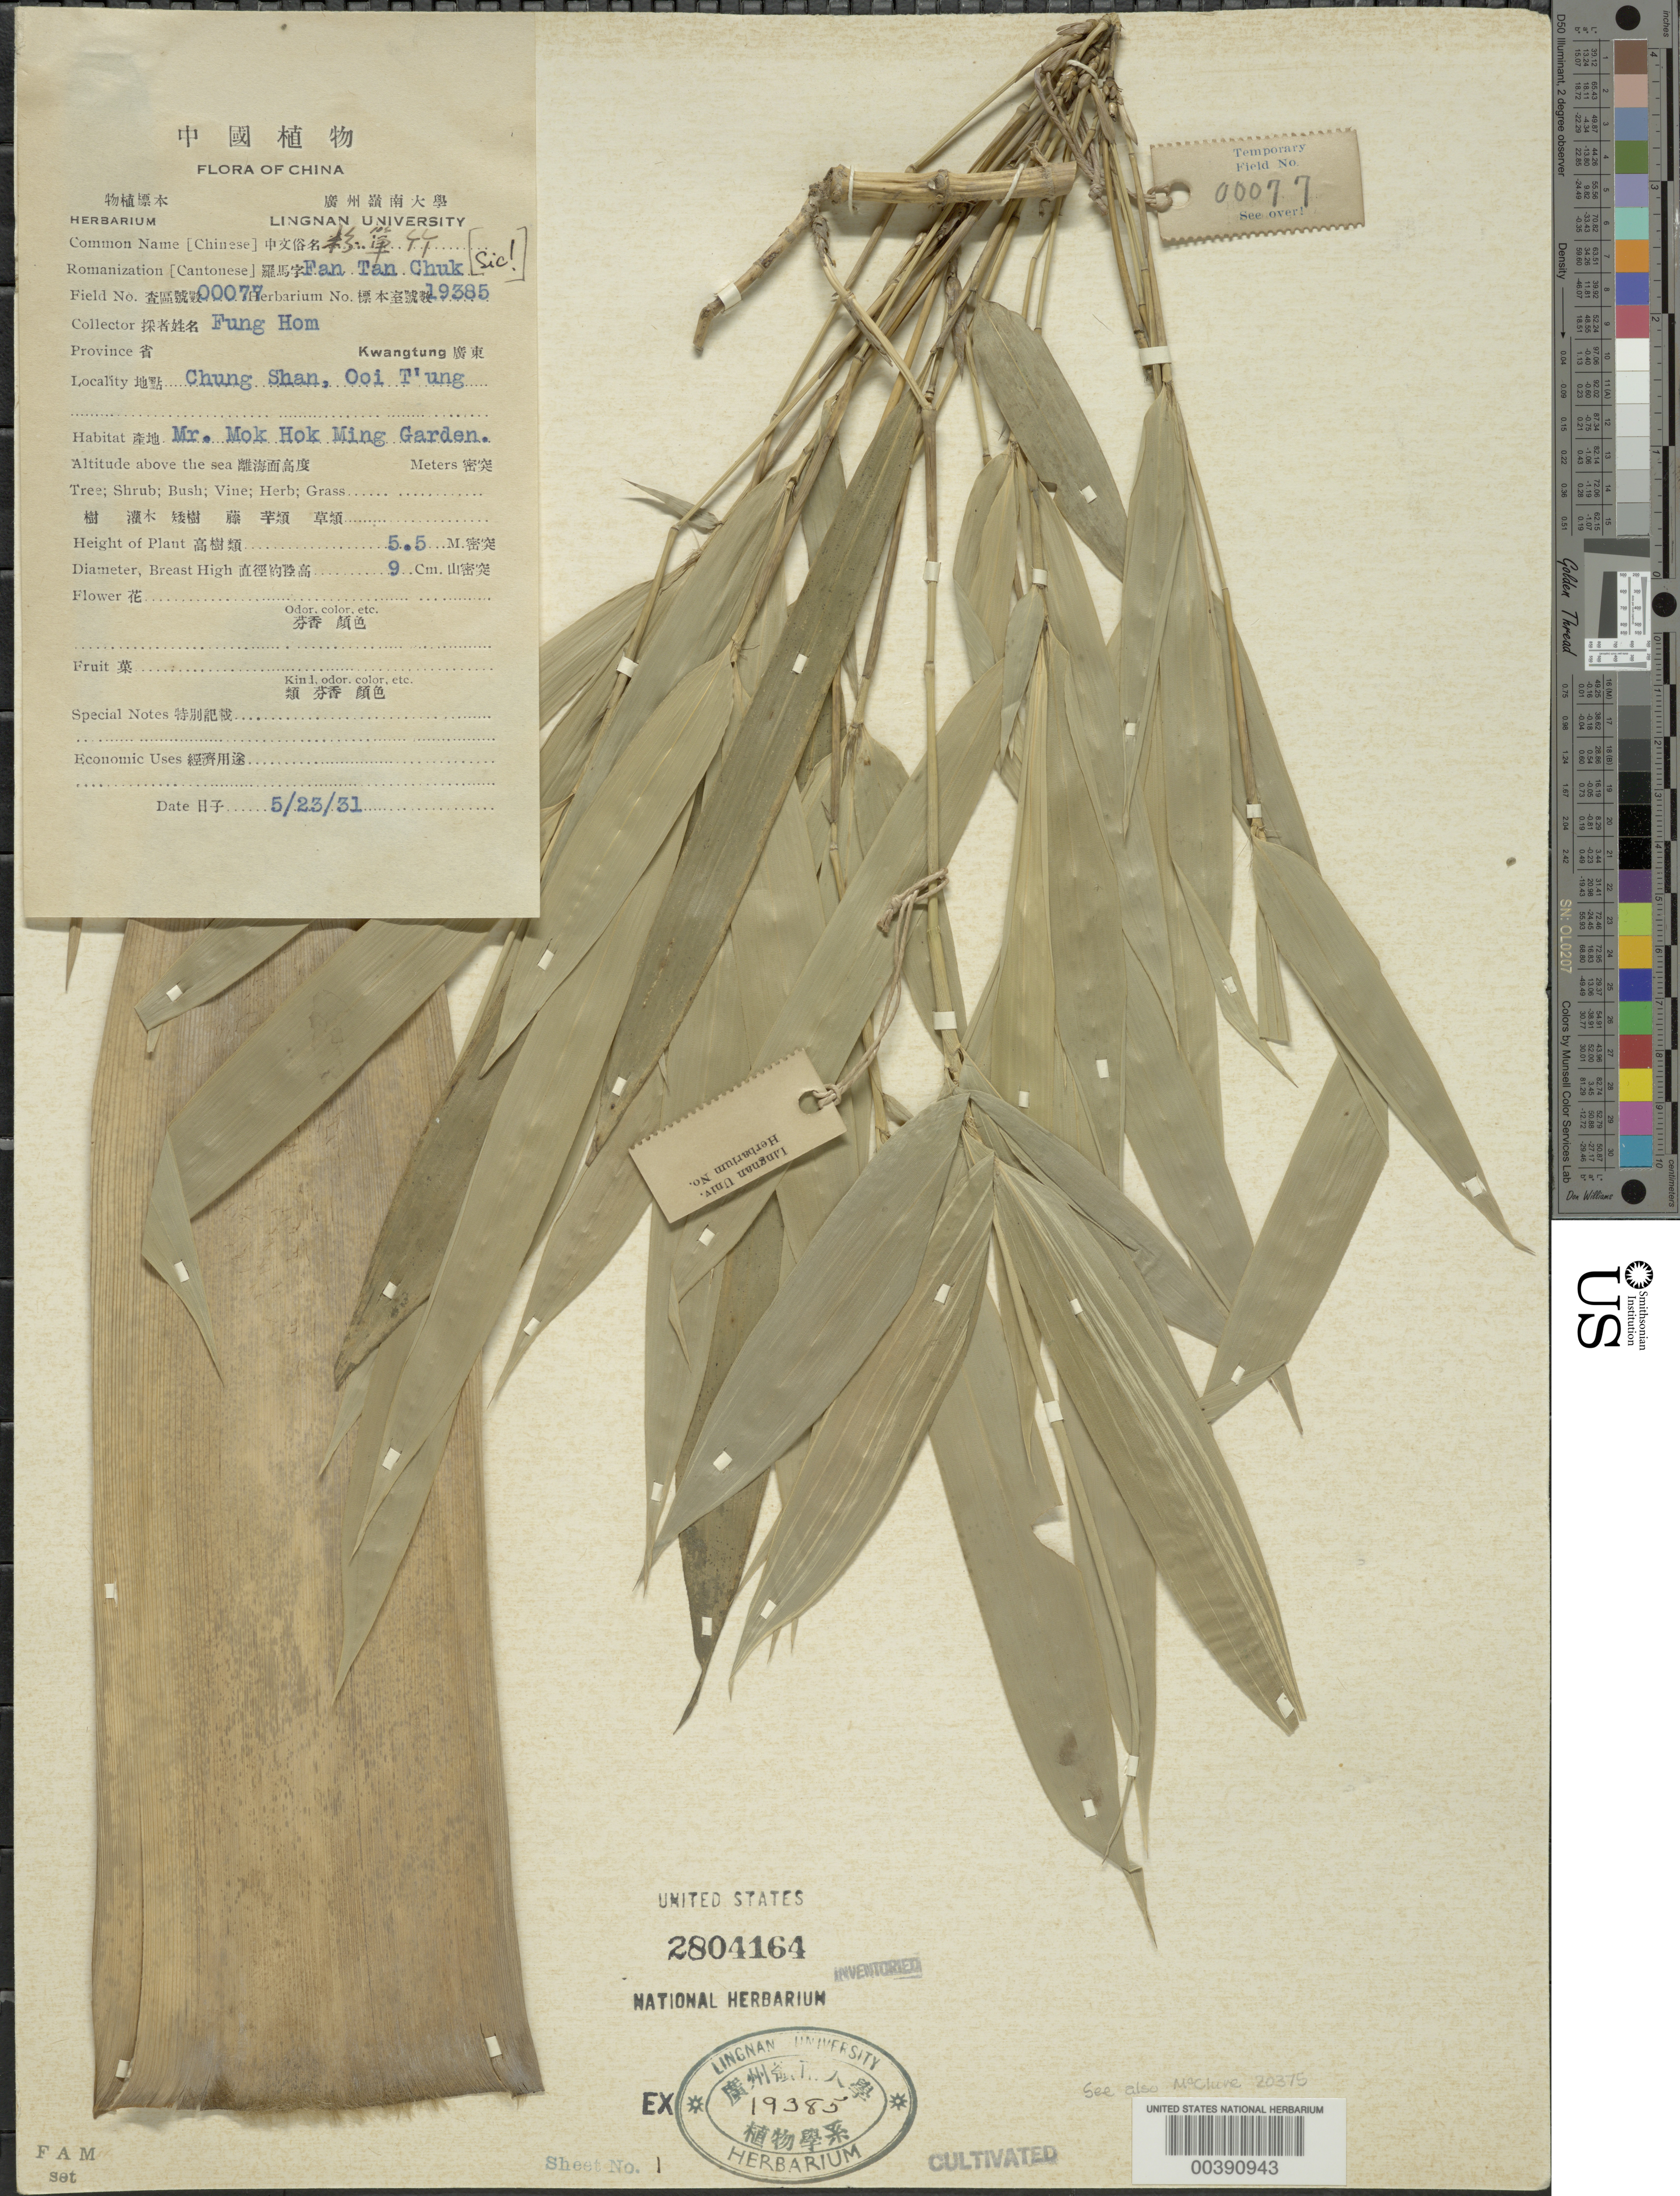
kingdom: Plantae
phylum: Tracheophyta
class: Liliopsida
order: Poales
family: Poaceae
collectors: H. L. Fung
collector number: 77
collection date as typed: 23 May 1931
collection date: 1931-05-23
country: China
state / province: Guangdong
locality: Chung shan, ooi t'ung, mok, h.m. garden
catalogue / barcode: US 2804164